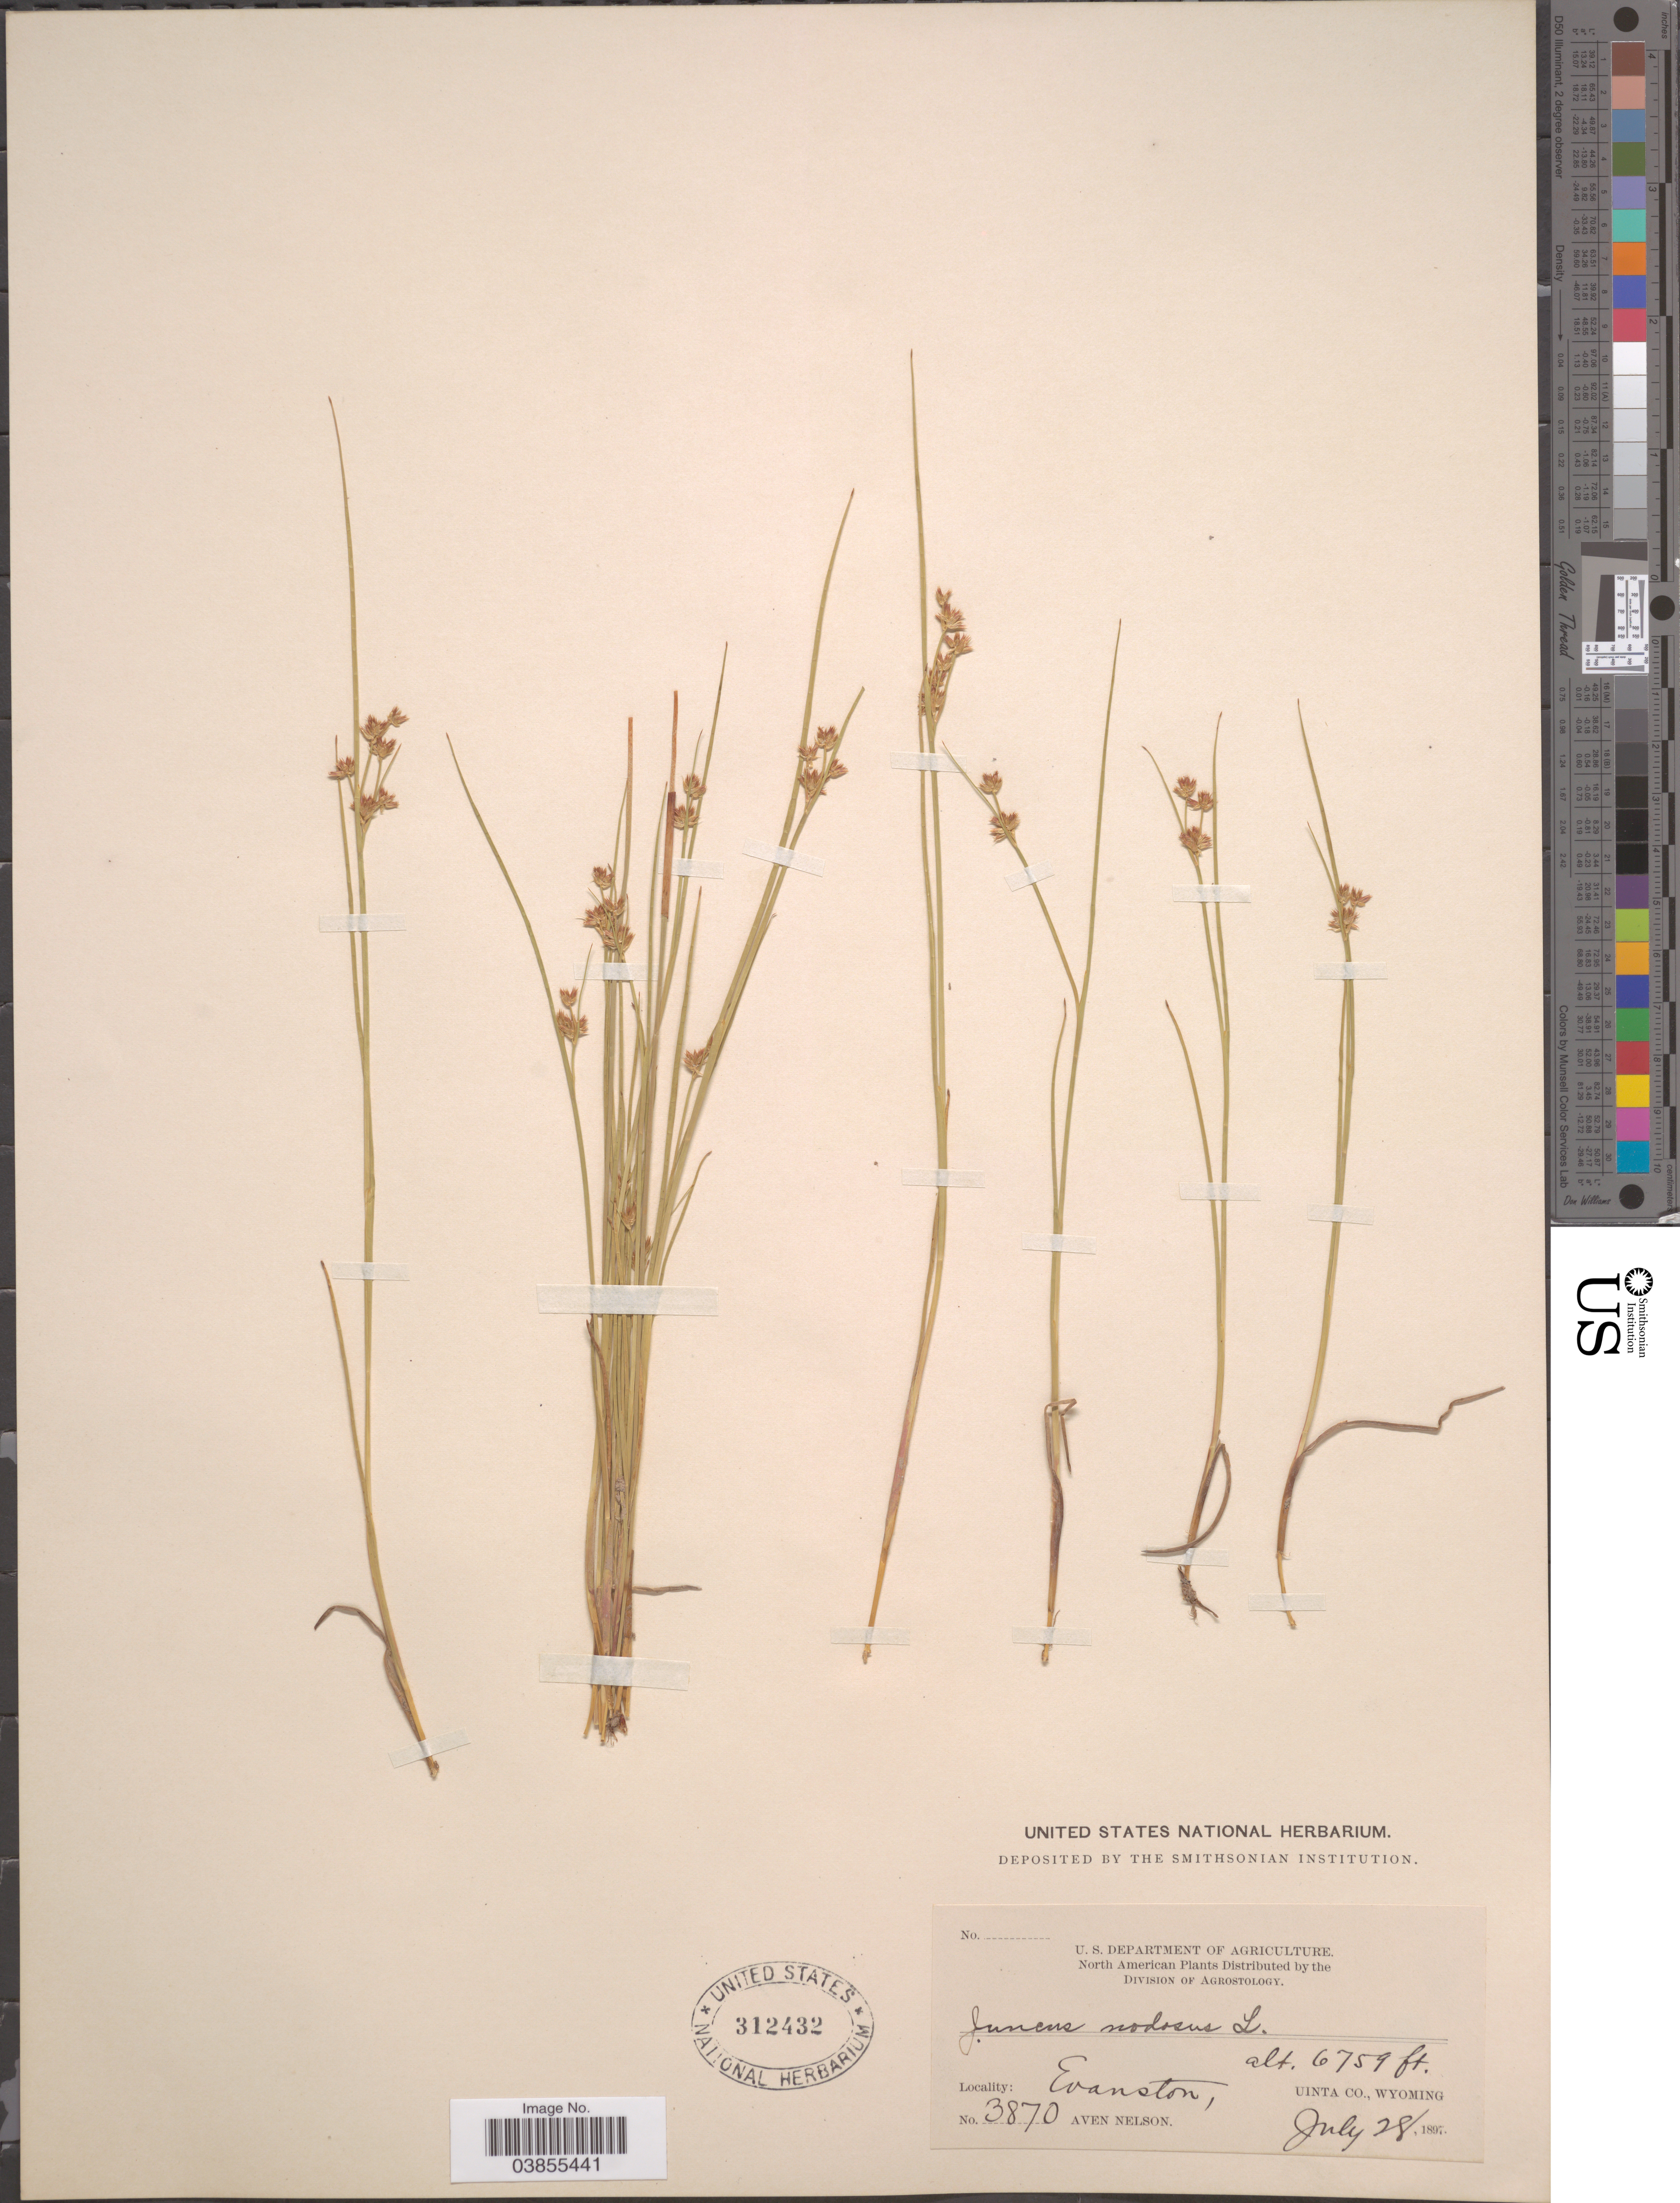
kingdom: Plantae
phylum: Tracheophyta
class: Liliopsida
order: Poales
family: Juncaceae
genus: Juncus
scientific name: Juncus nodosus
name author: L.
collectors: A. Nelson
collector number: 3870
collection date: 1897-07-28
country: United States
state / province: Wyoming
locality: Evanston, Uinta Co.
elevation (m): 2060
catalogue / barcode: US 312432